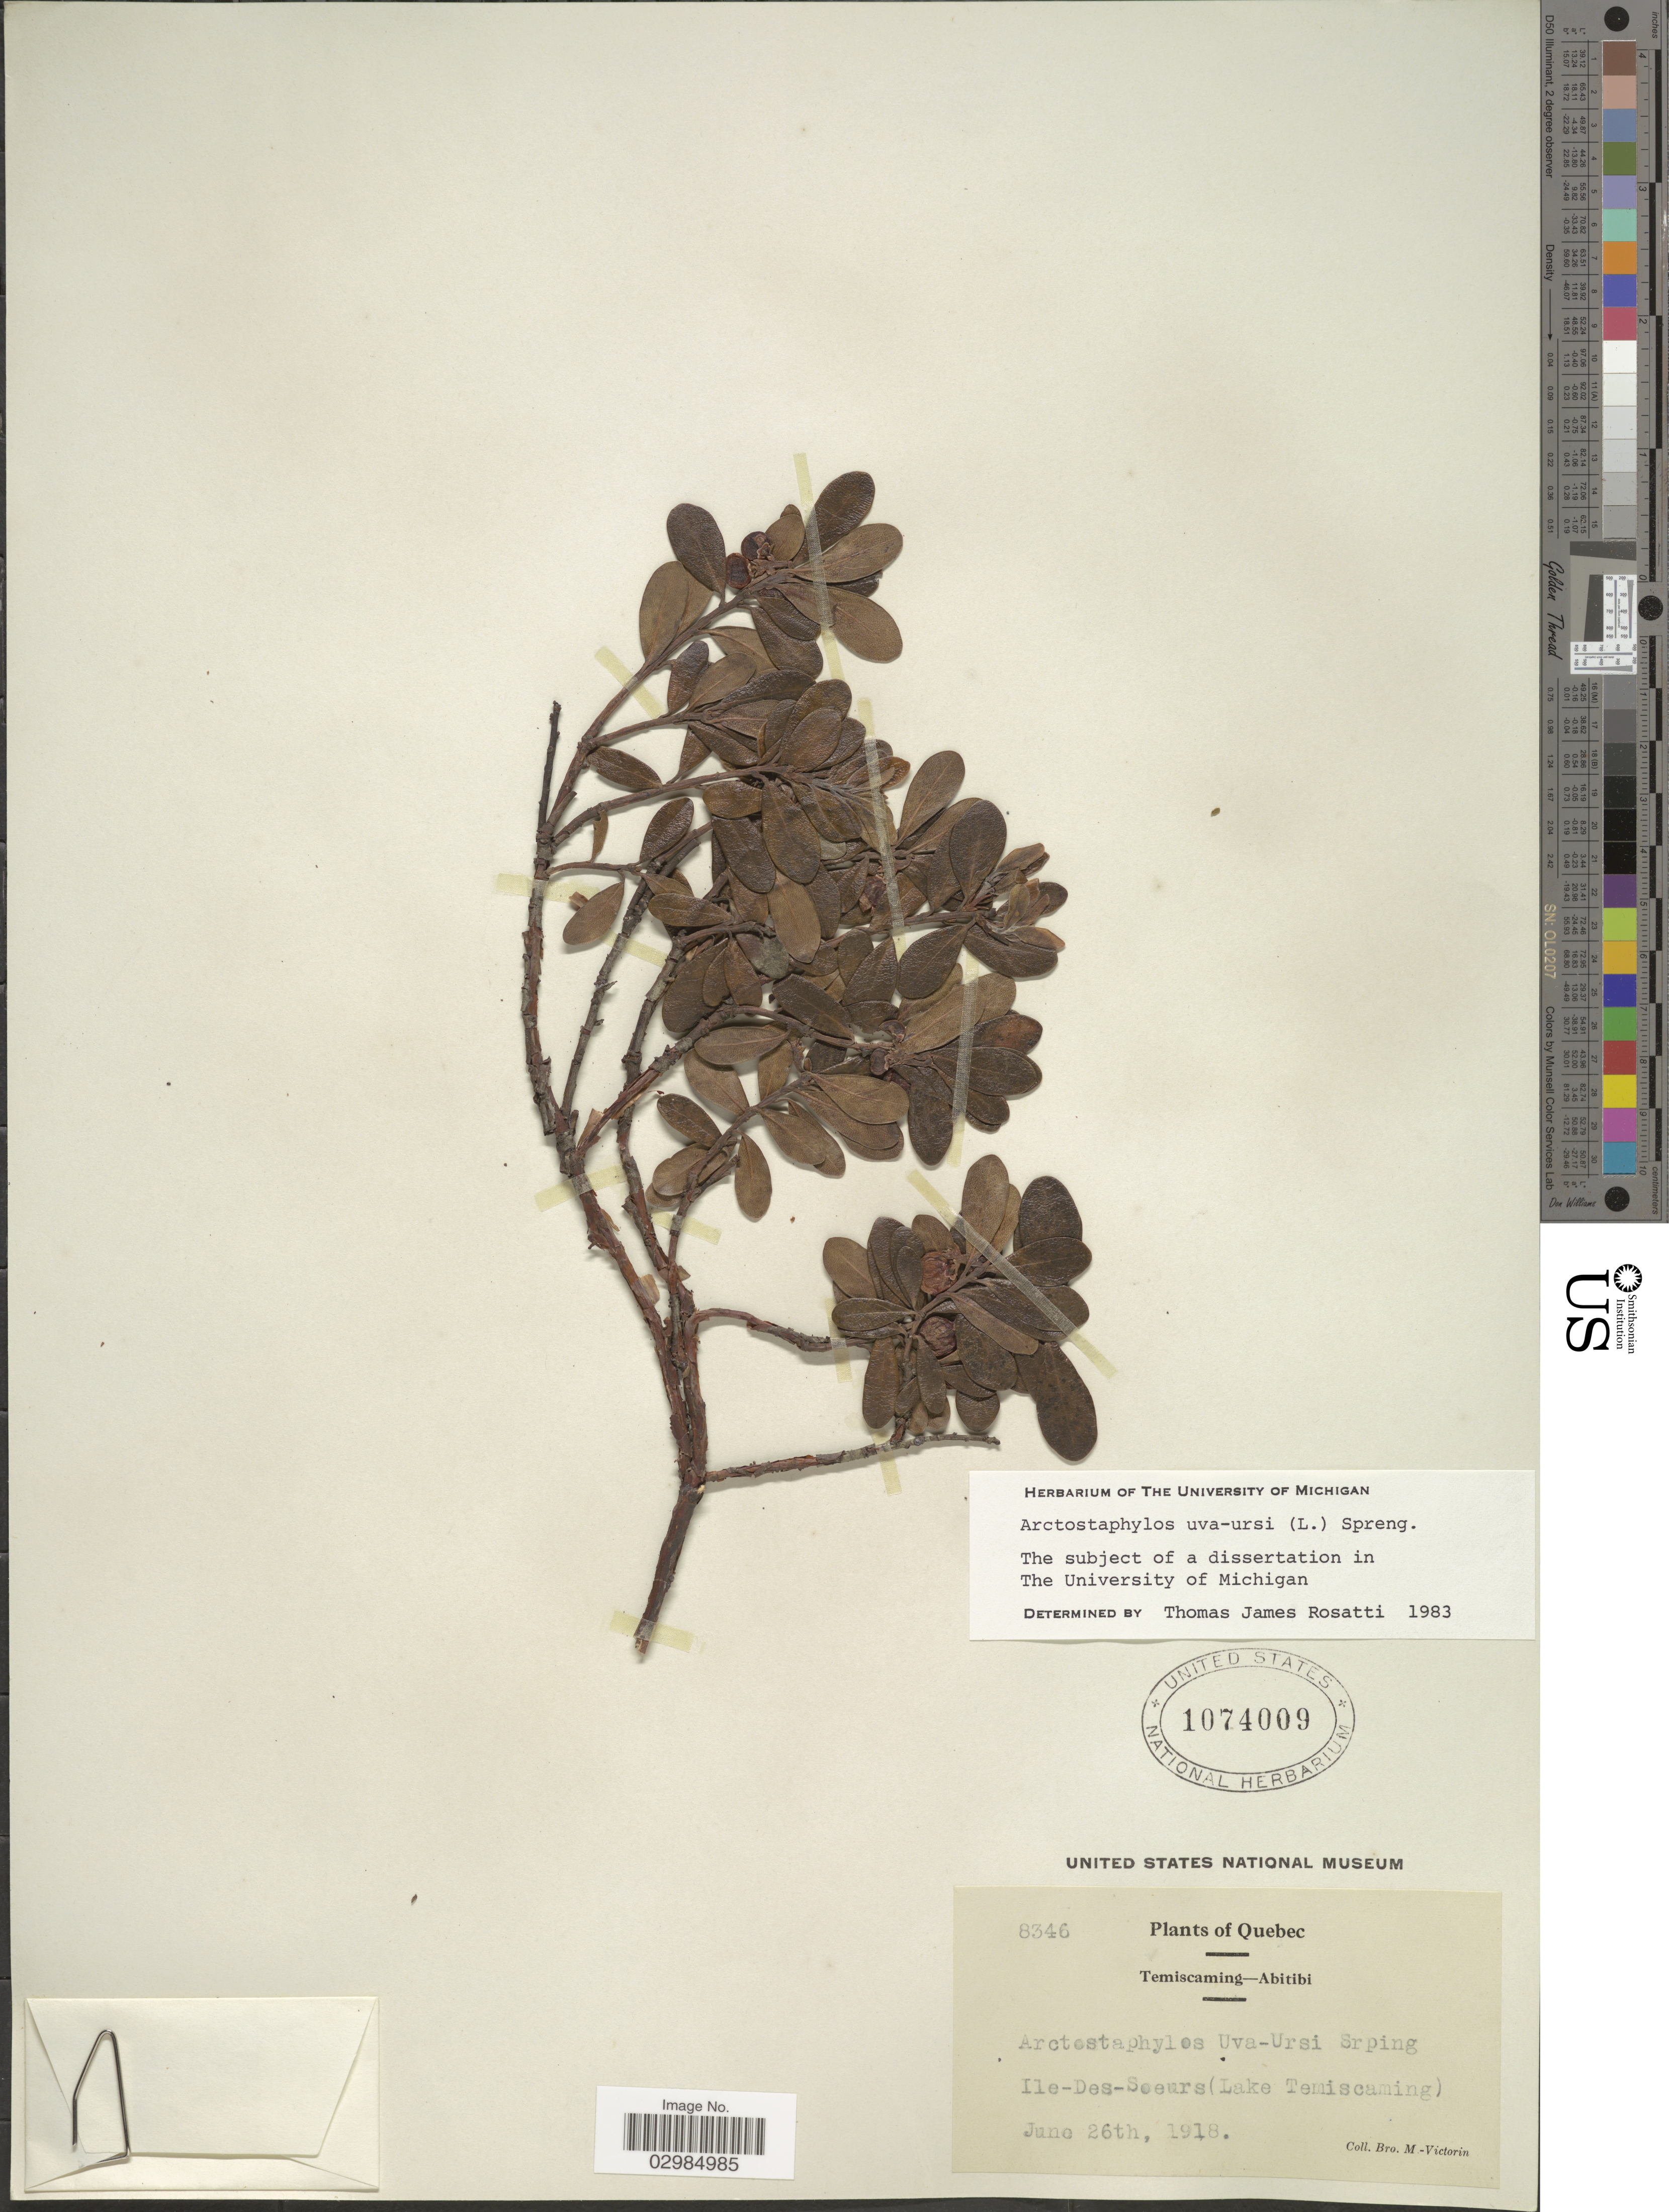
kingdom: Plantae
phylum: Tracheophyta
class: Magnoliopsida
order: Ericales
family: Ericaceae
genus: Arctostaphylos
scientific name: Arctostaphylos uva-ursi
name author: (L.) Spreng.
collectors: Fr. Marie-Victorin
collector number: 8346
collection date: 1918-06-26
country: Canada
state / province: Quebec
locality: Temiscaming-Abitibi. Ile-Des-Soeurs (Lake Temiscaming).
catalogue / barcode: US 1074009